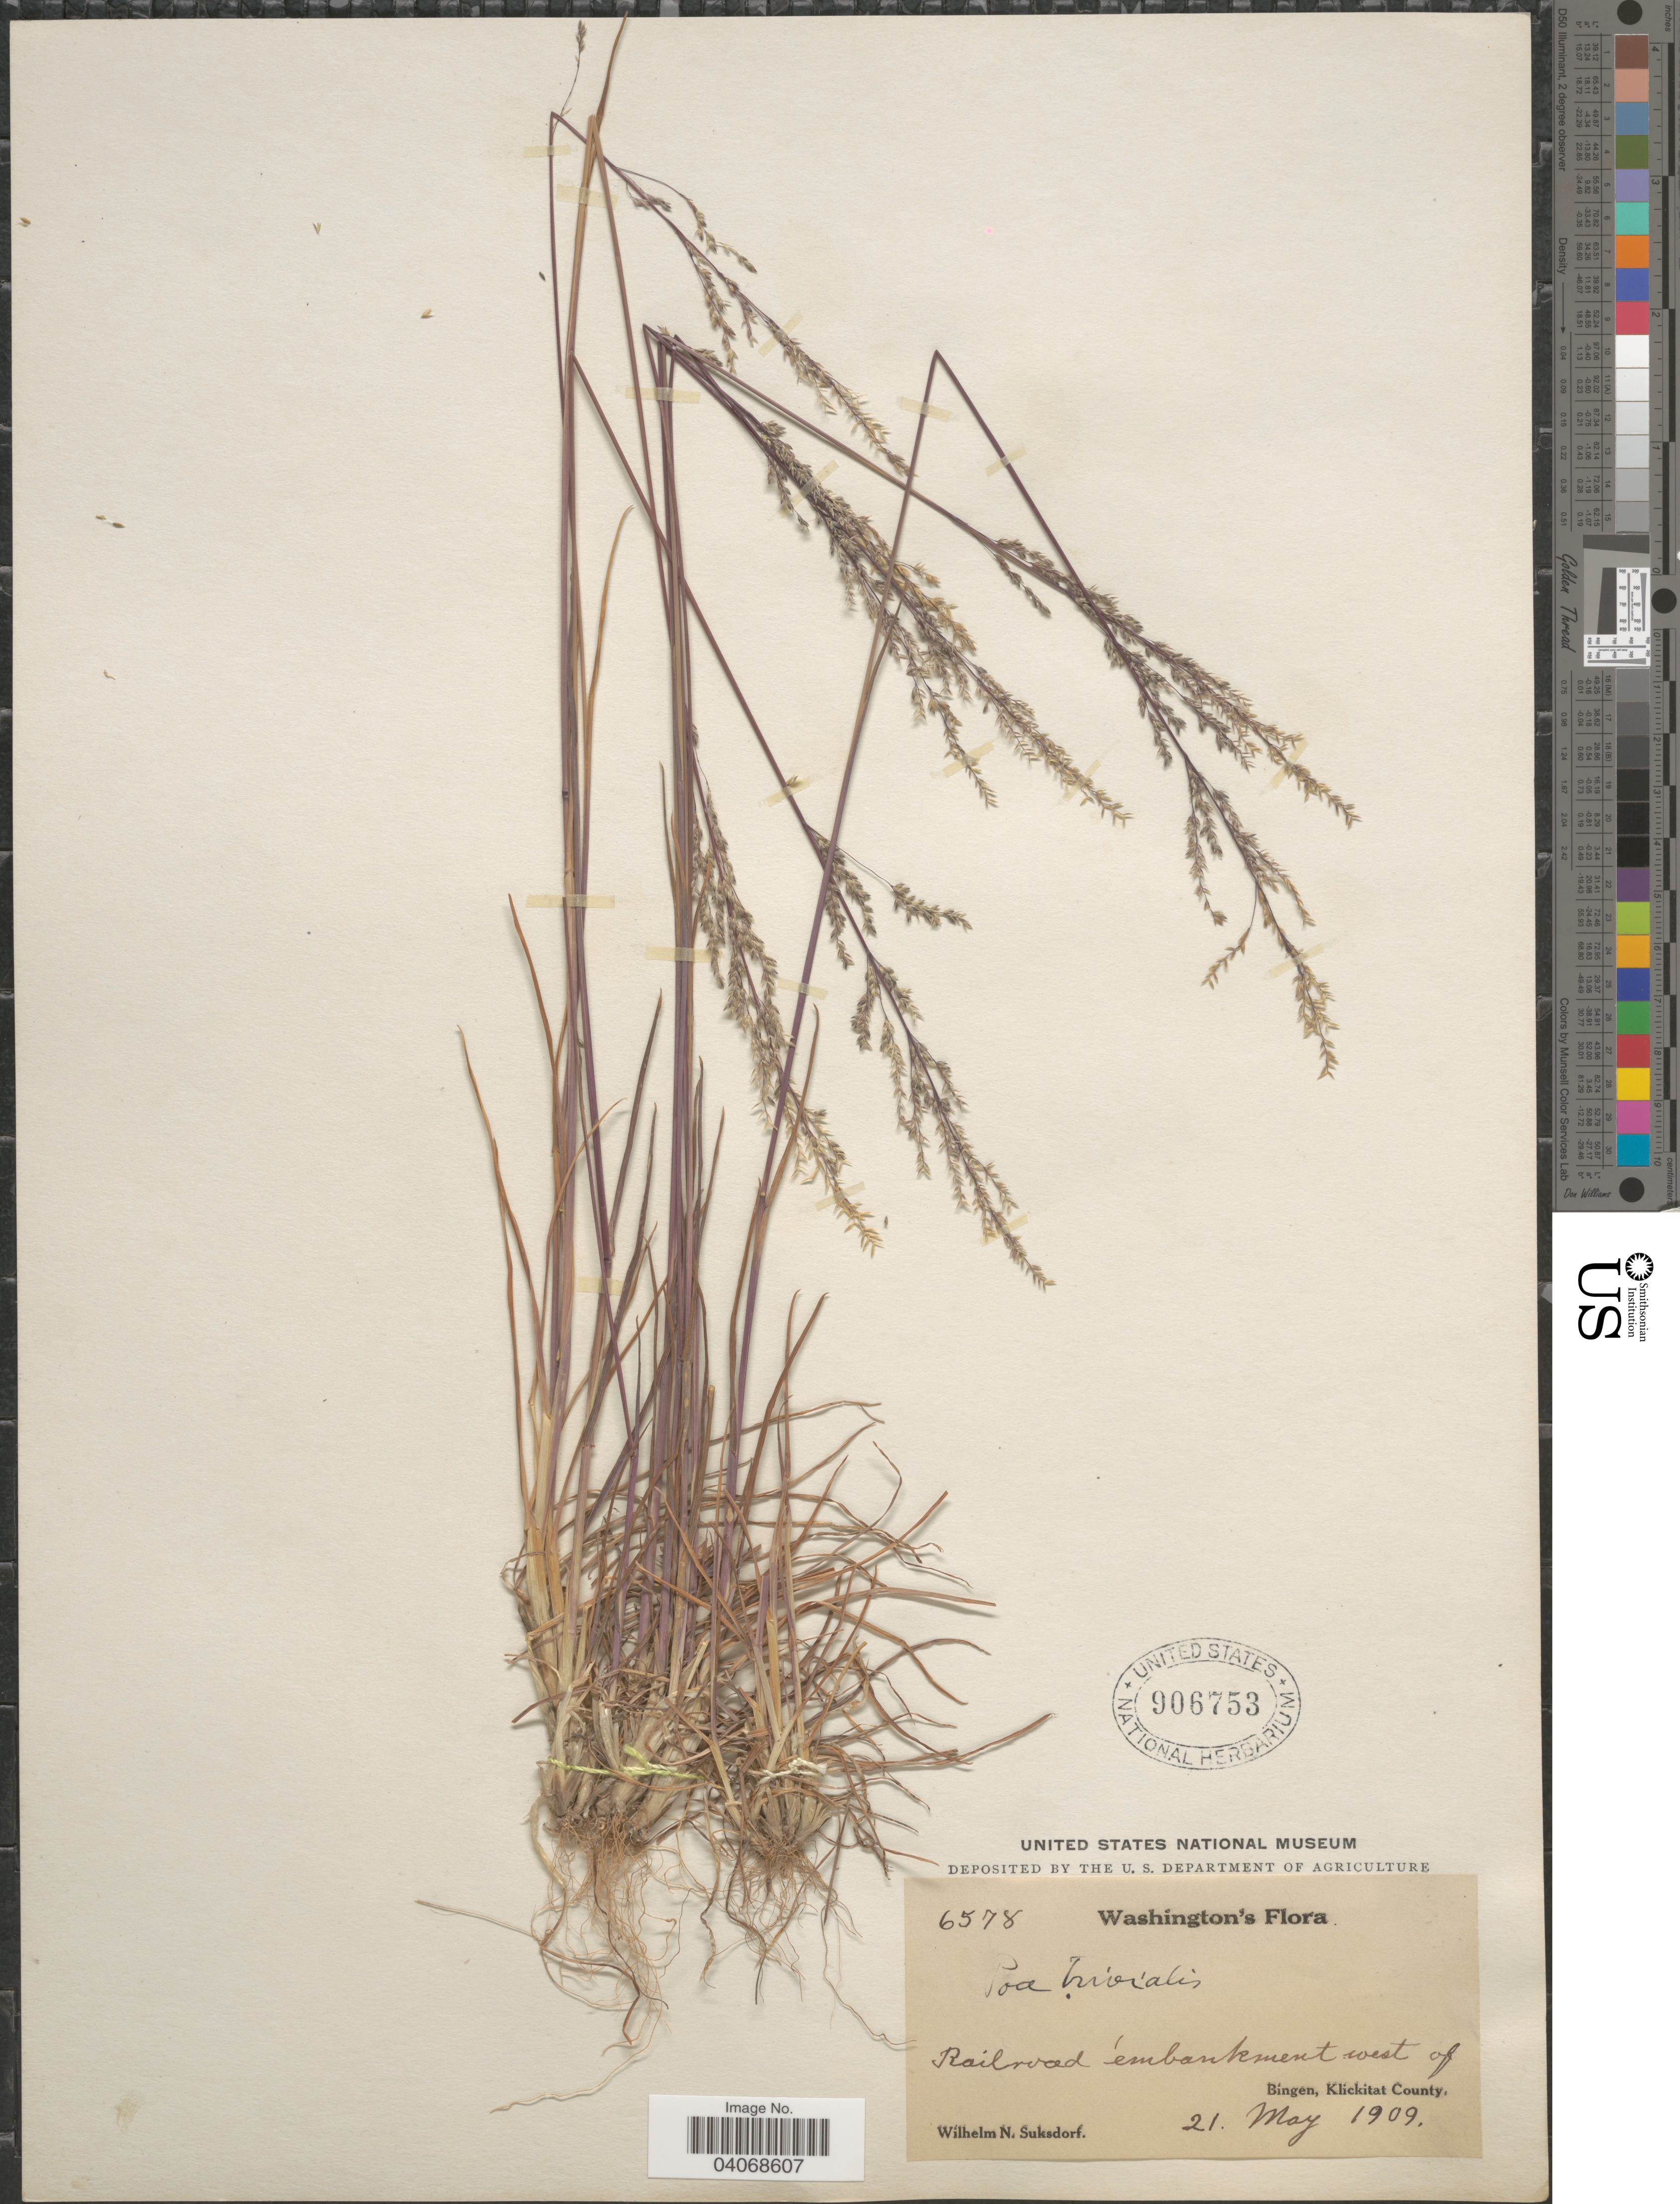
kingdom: Plantae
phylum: Tracheophyta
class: Liliopsida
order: Poales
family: Poaceae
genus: Poa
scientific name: Poa trivialis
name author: L.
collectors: W. N. Suksdorf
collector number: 6578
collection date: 1909-05-21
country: United States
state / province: Washington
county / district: Klickitat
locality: Railroad embankment west of Bingen, Klickitat County.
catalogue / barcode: US 906753